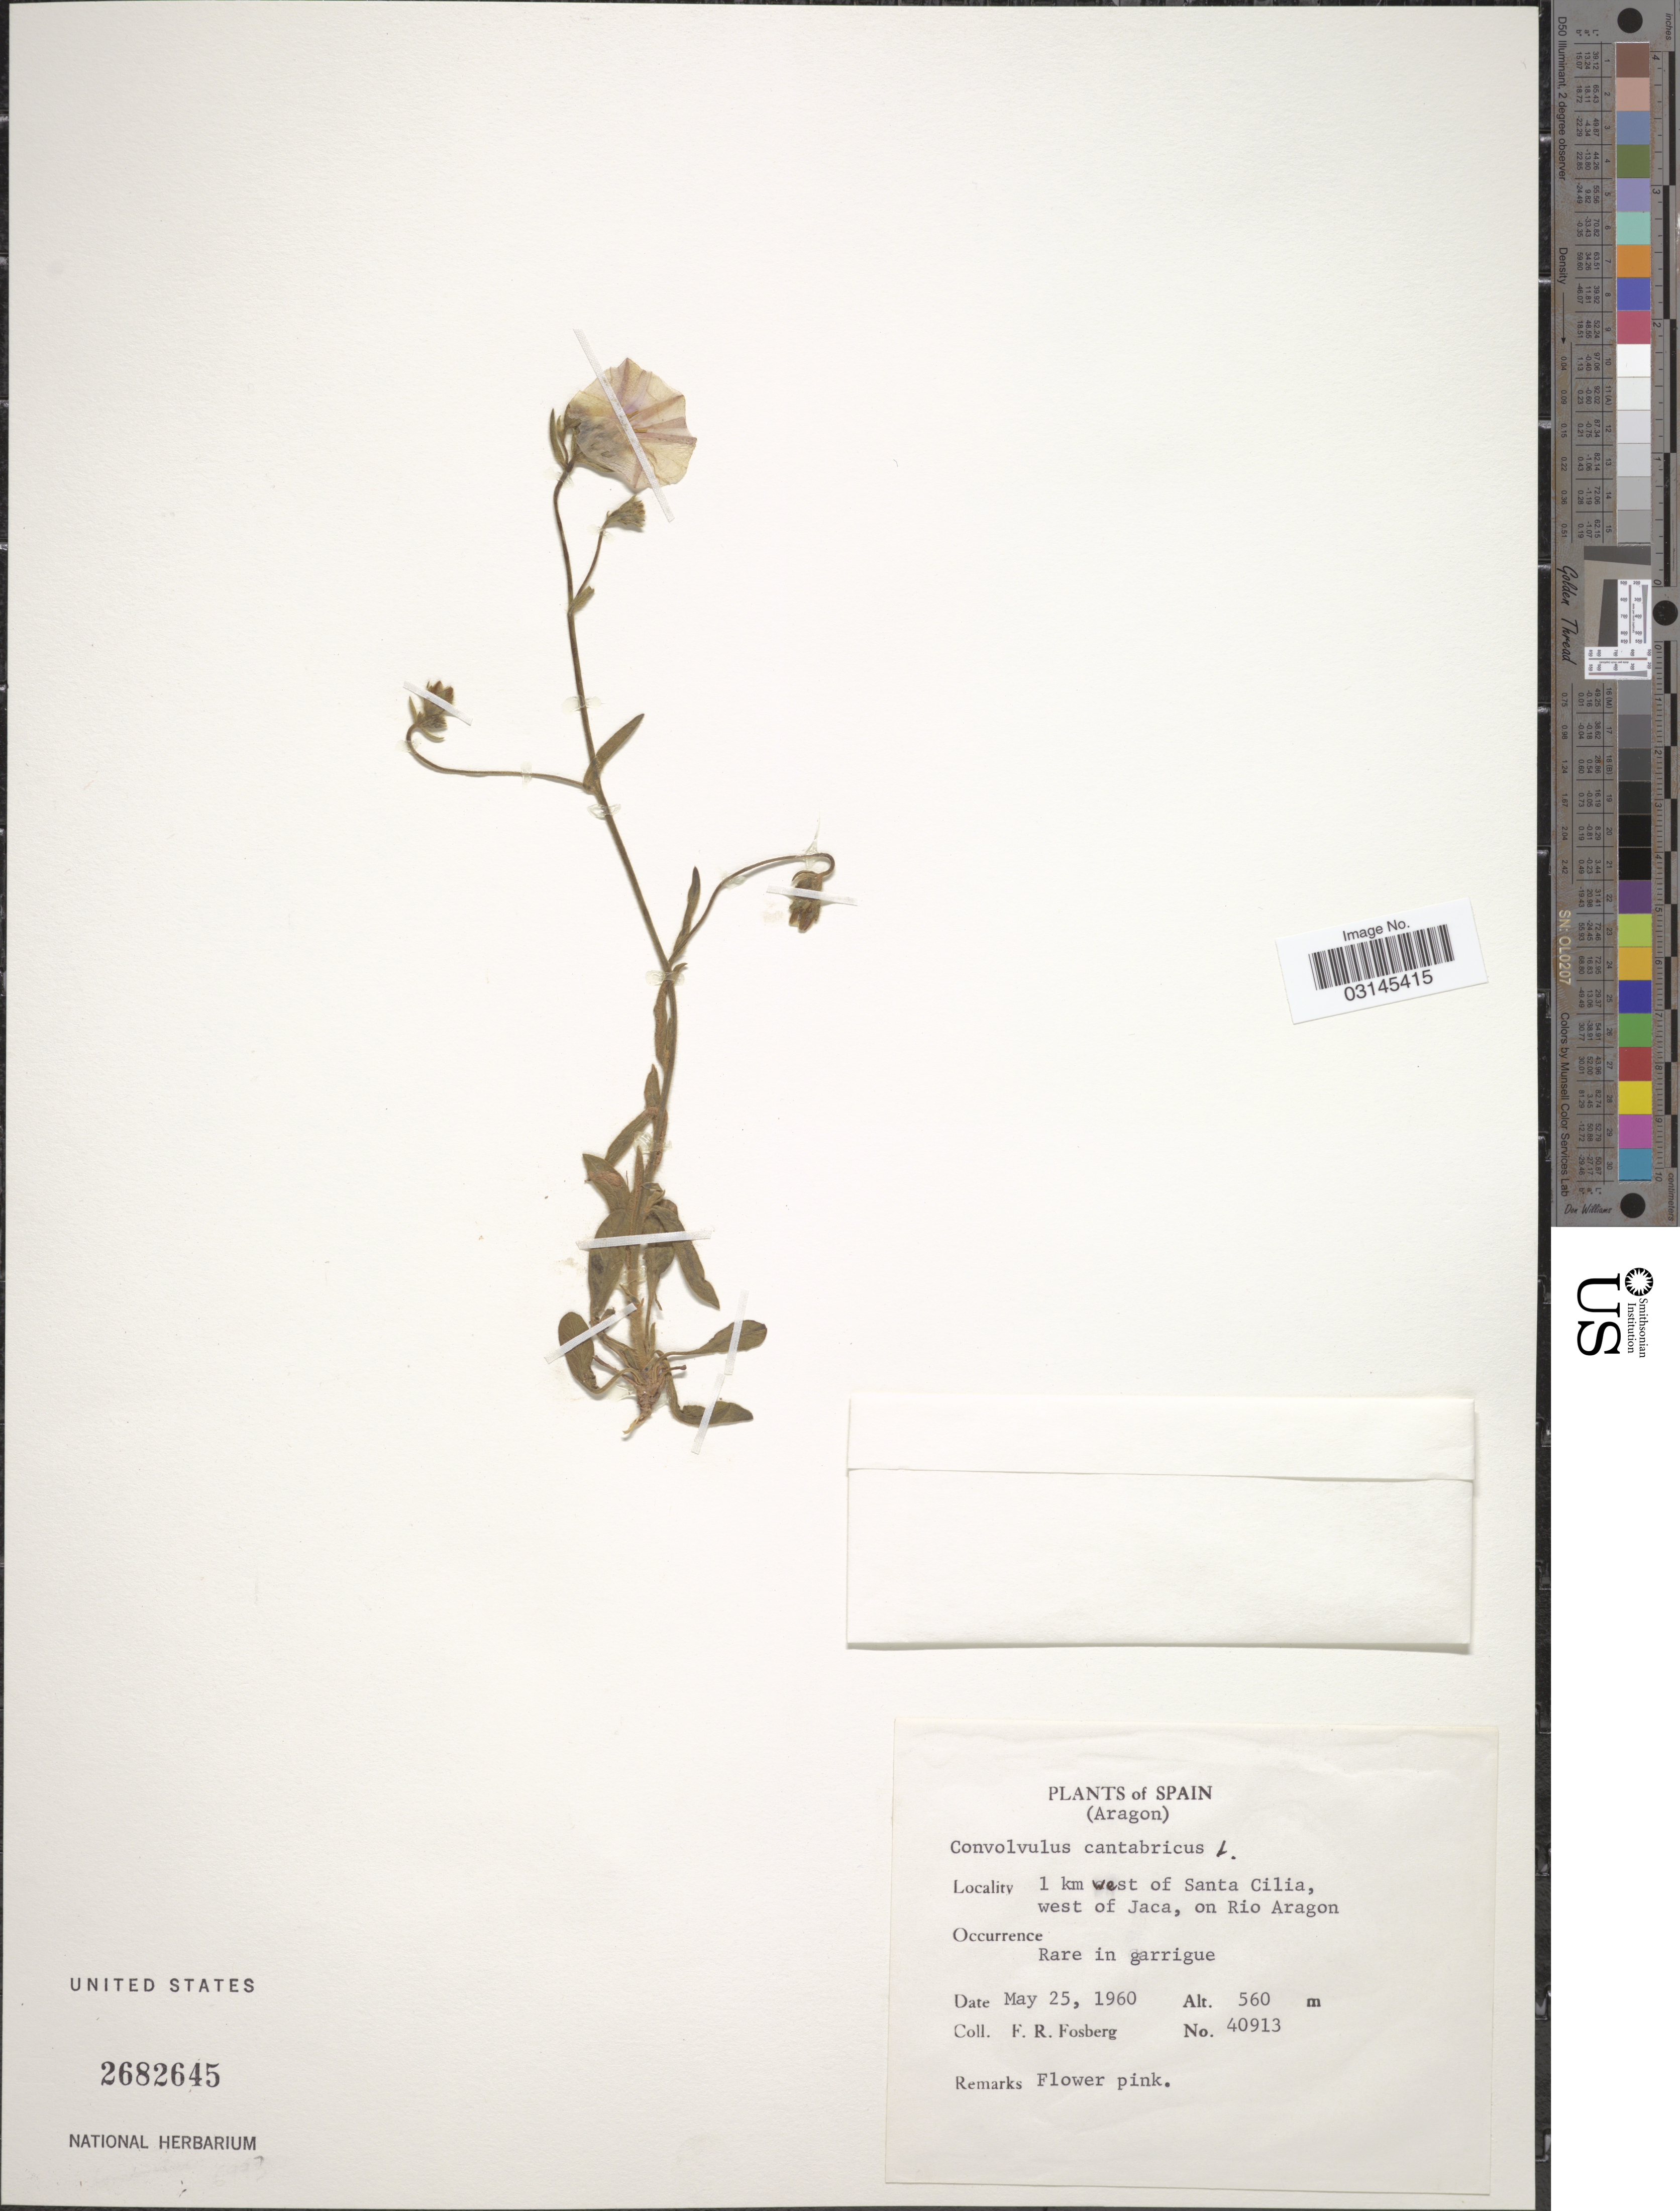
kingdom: Plantae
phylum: Tracheophyta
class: Magnoliopsida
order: Solanales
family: Convolvulaceae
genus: Convolvulus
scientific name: Convolvulus cantabrica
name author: L.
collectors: F. R. Fosberg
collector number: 40913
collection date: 1960-05-25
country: Spain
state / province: Aragón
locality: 1 km west of Santa Cilia, west of Jaca, on Rio Aragon.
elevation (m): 560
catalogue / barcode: US 2682645